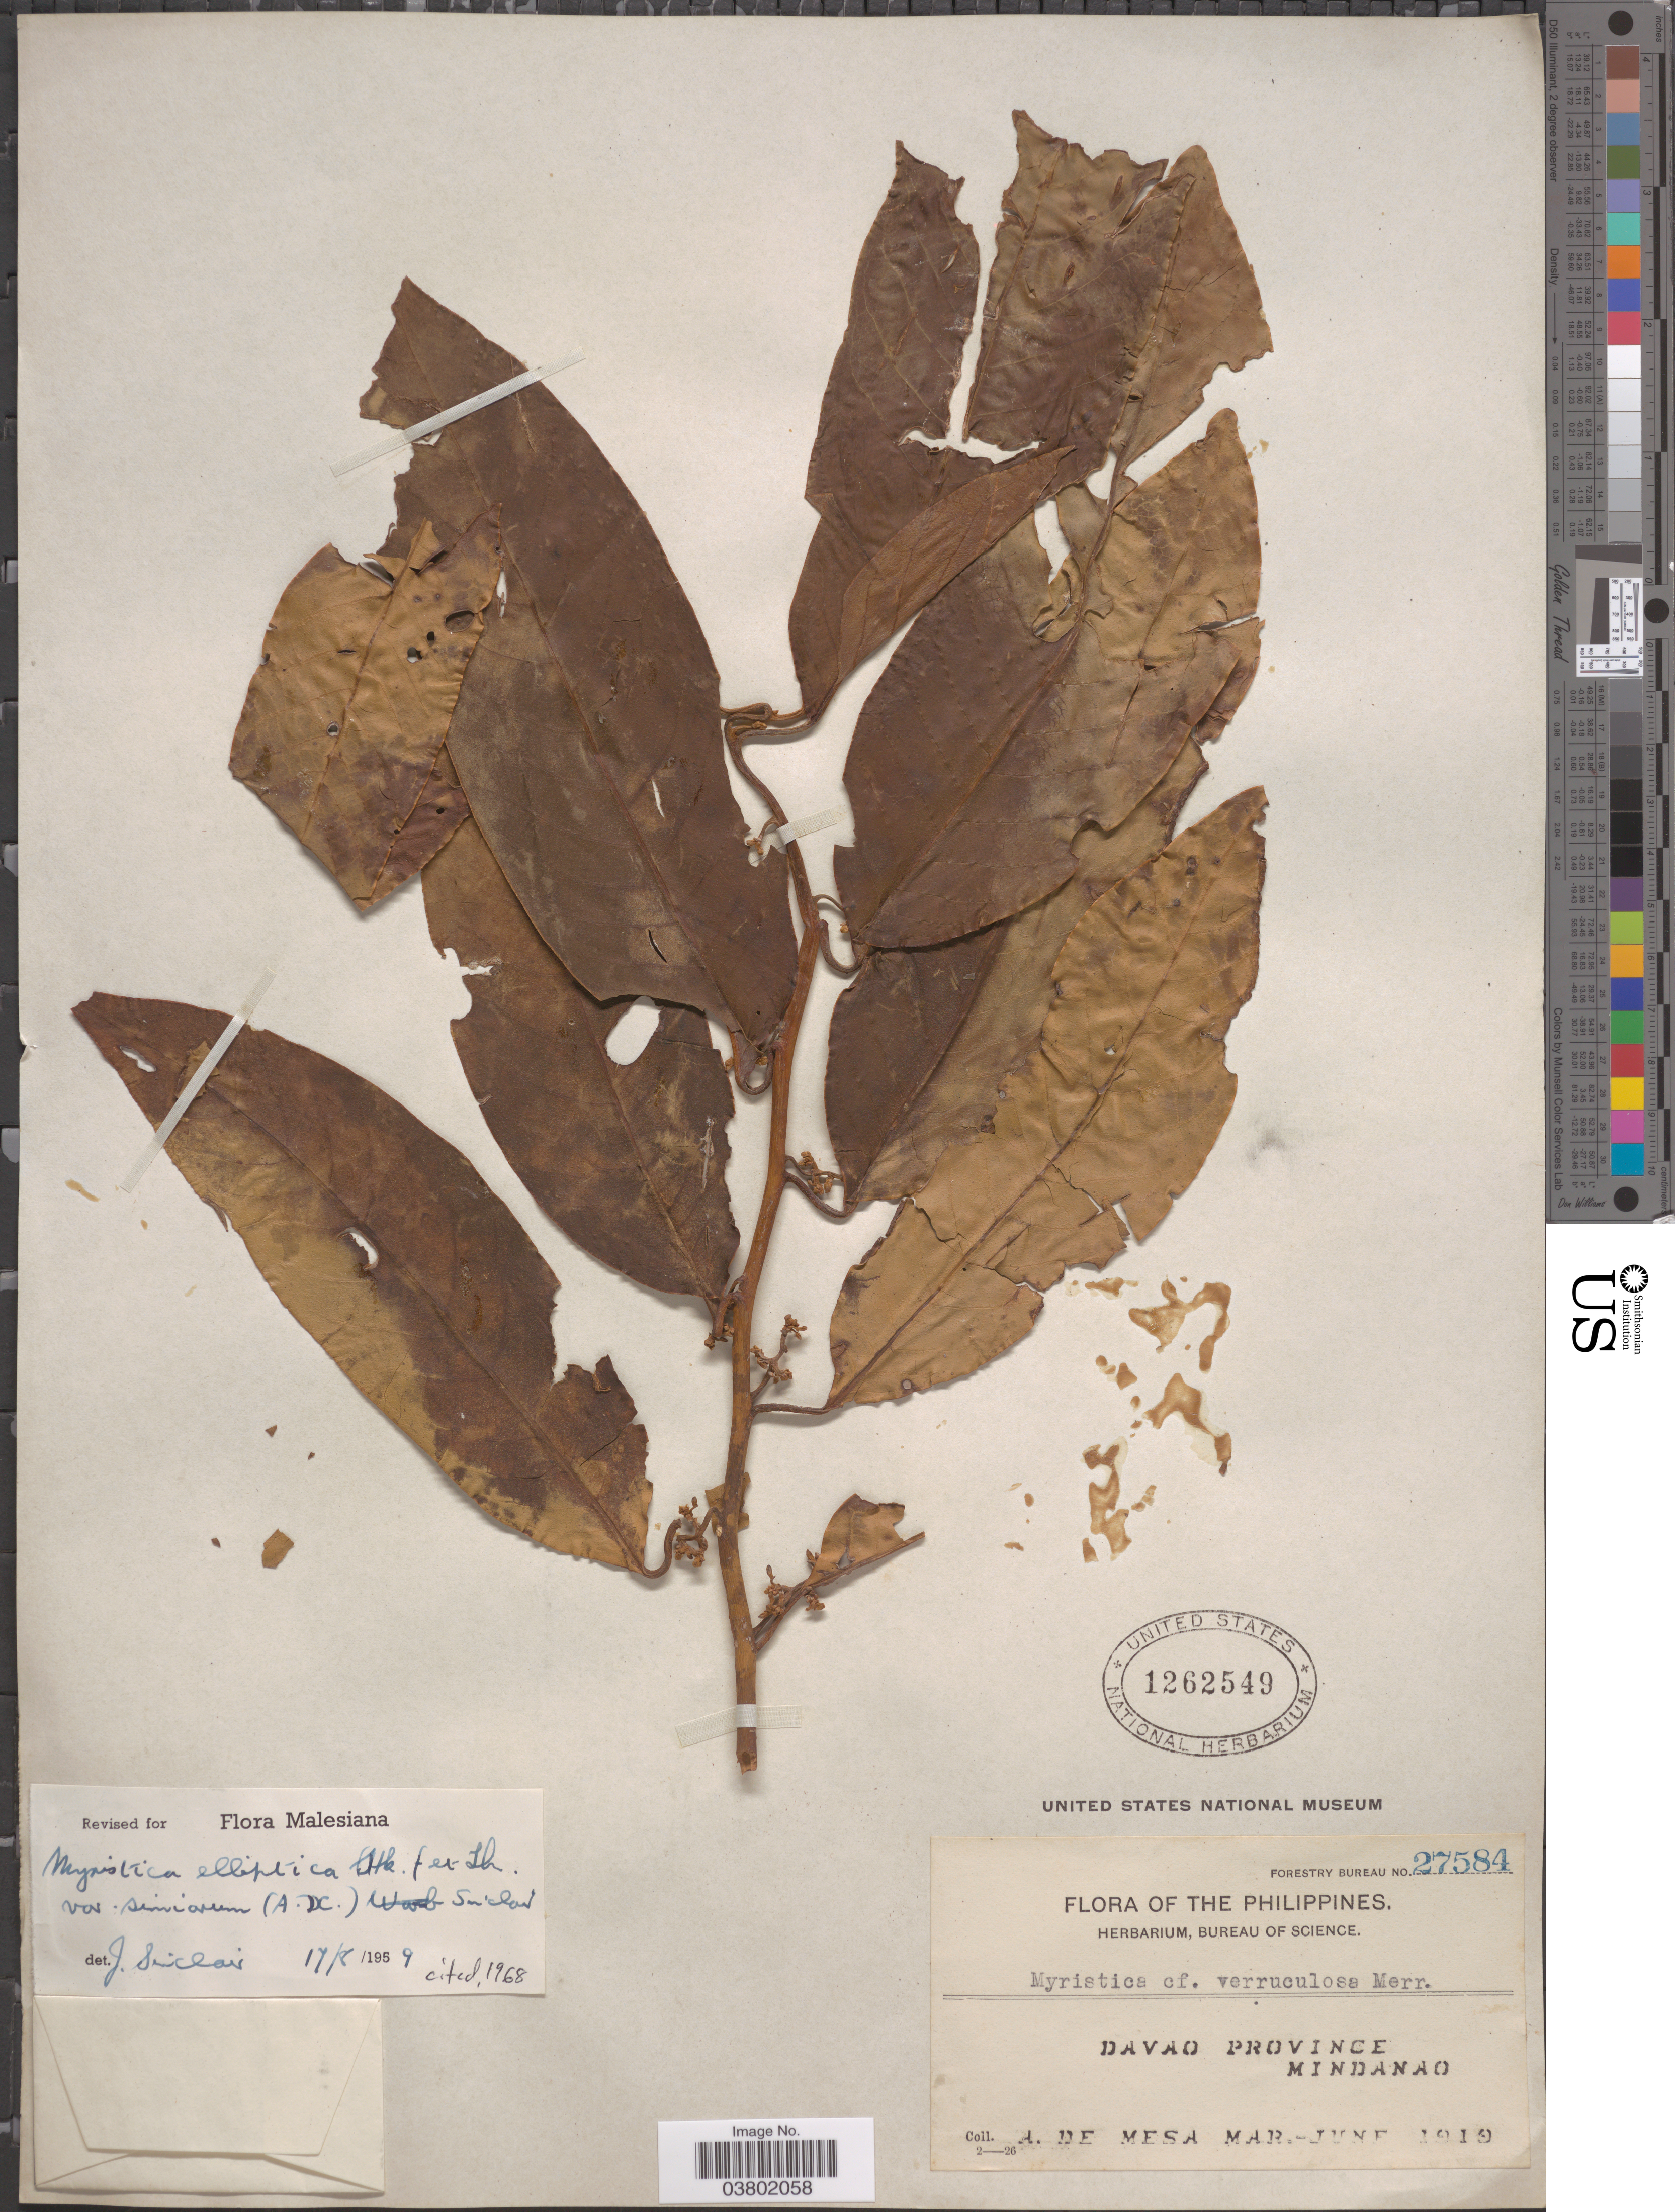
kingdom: Plantae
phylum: Tracheophyta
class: Magnoliopsida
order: Magnoliales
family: Myristicaceae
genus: Myristica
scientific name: Myristica elliptica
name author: Wall.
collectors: A. De Mesa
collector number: Forestry Bureau 27584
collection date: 1910-03/1910-06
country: Philippines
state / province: Davao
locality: Davao Province, Mindanao.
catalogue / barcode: US 1262549